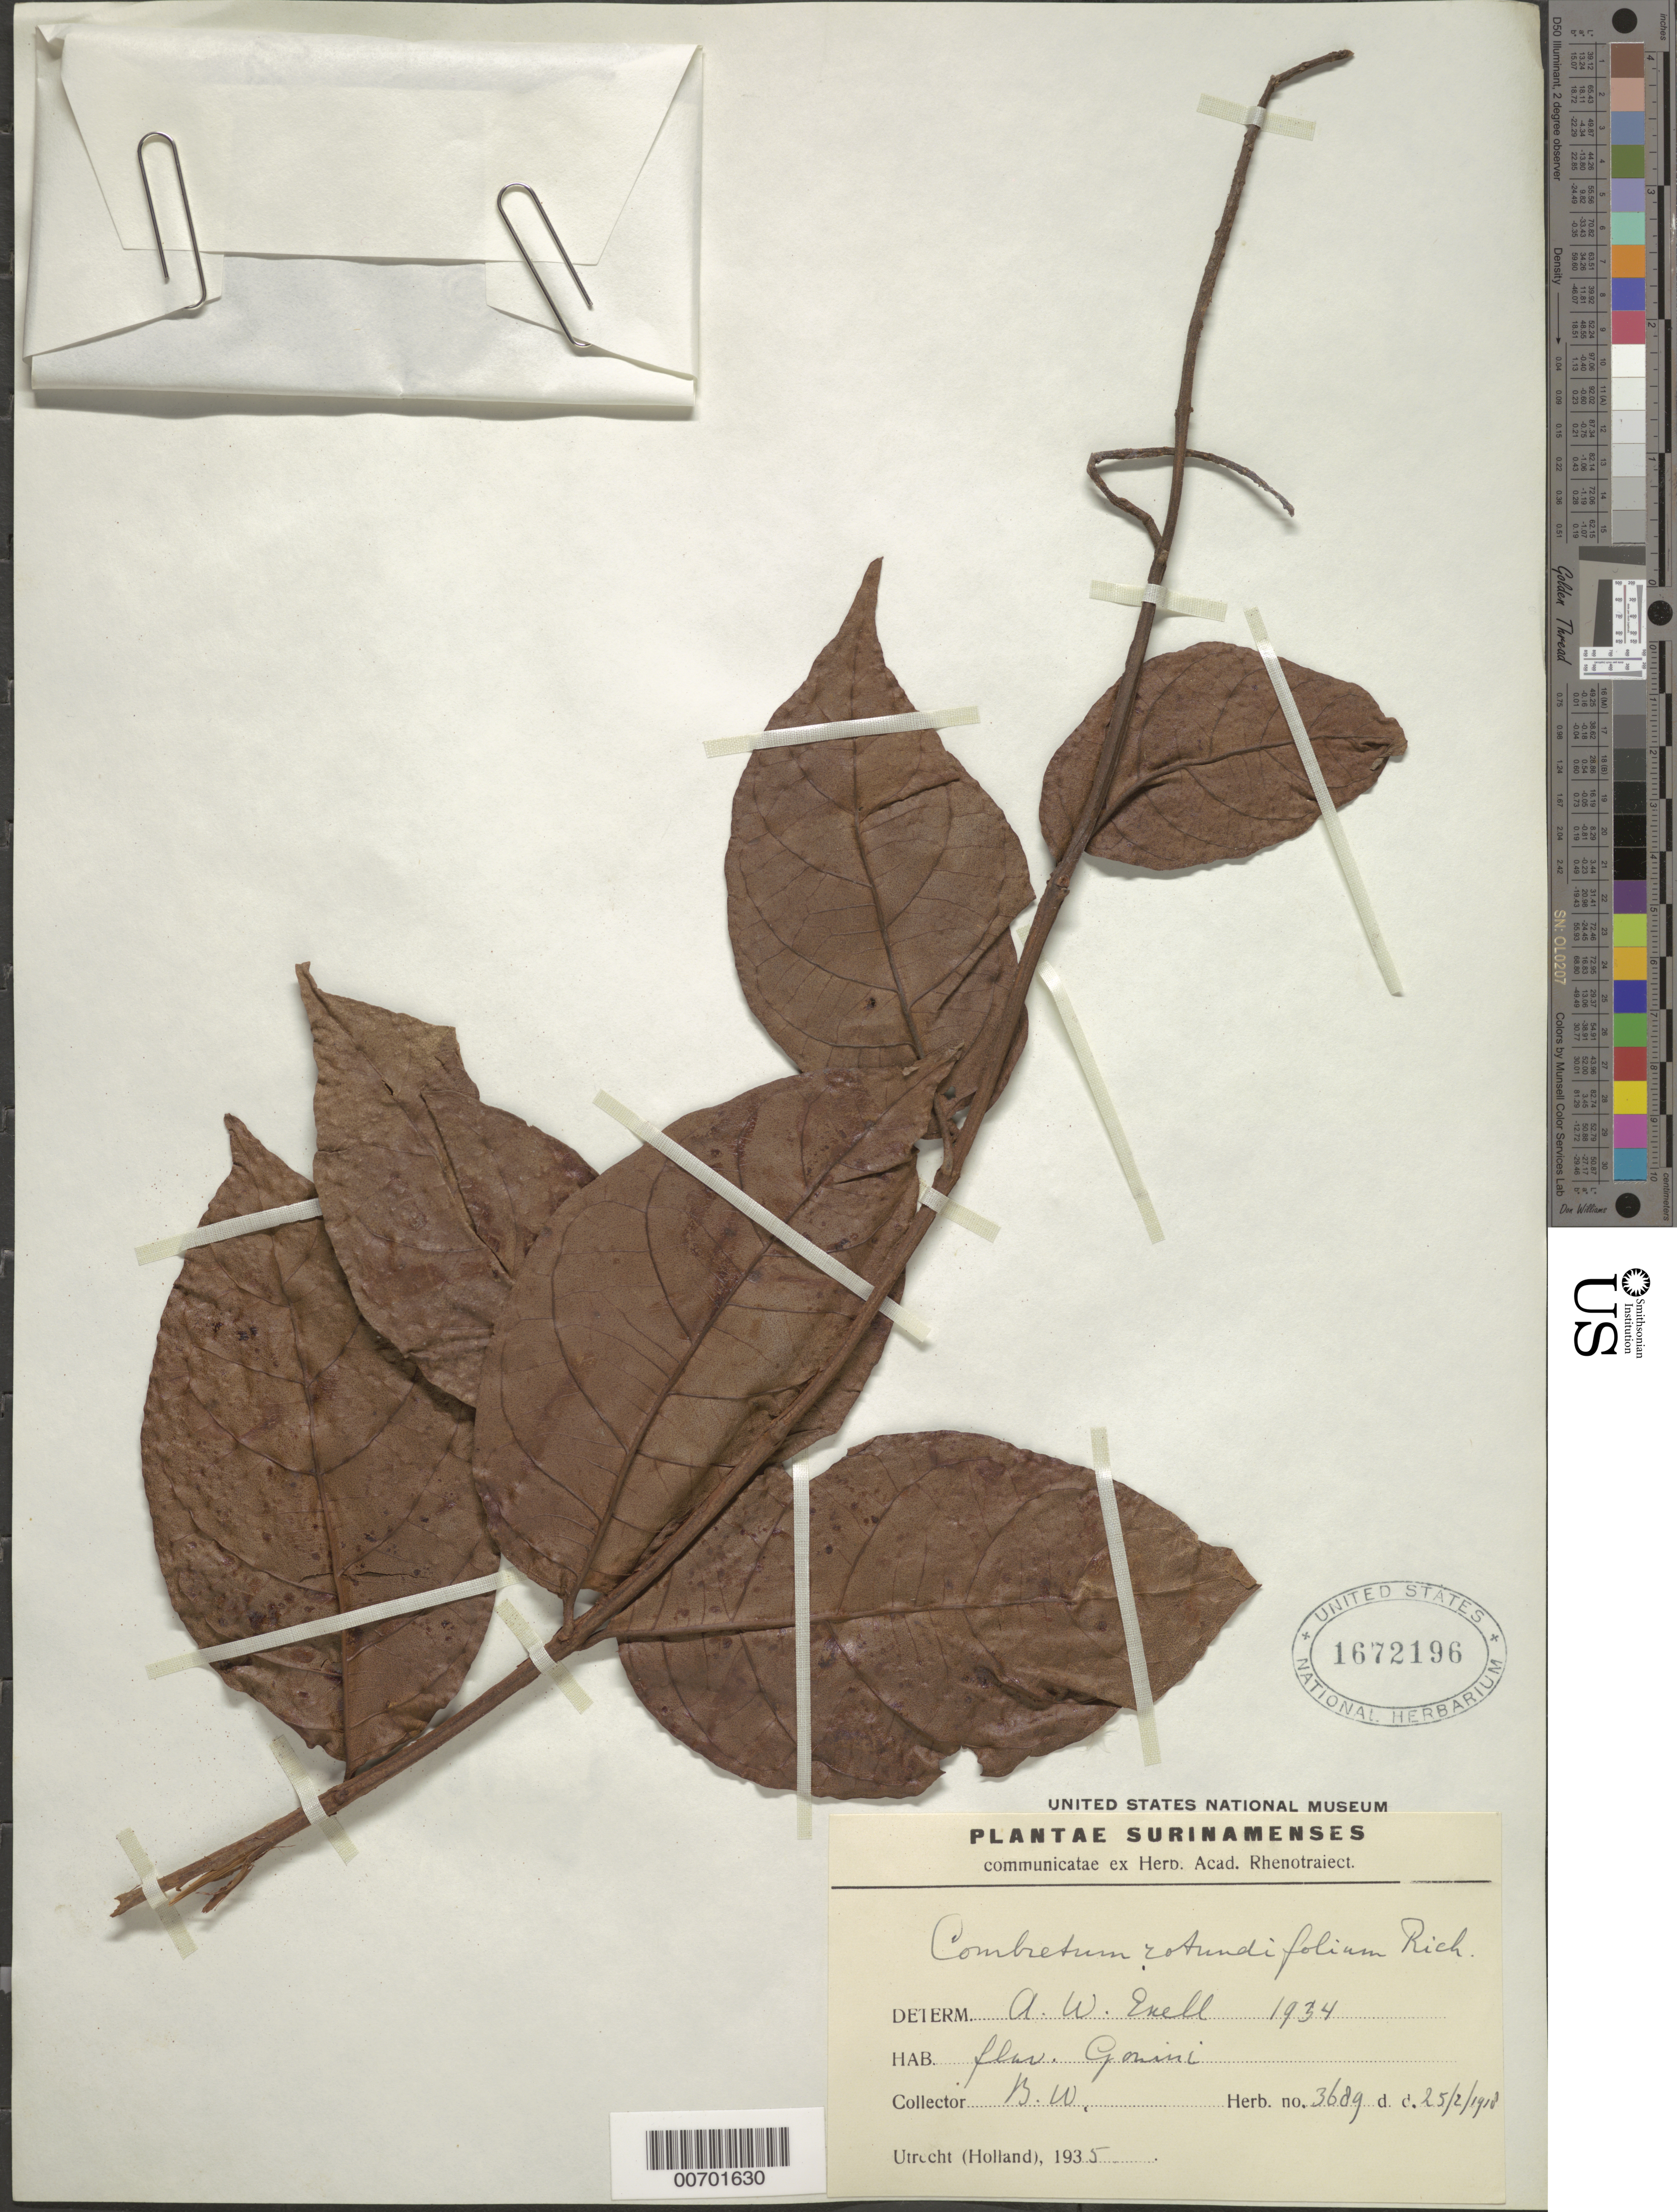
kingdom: Plantae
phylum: Tracheophyta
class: Magnoliopsida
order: Myrtales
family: Combretaceae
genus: Combretum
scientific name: Combretum rotundifolium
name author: Rich.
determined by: Exell, A. W.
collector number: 3689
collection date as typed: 25-Feb-18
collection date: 1918-02-25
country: Suriname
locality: Gonini R.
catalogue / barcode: US 1672196